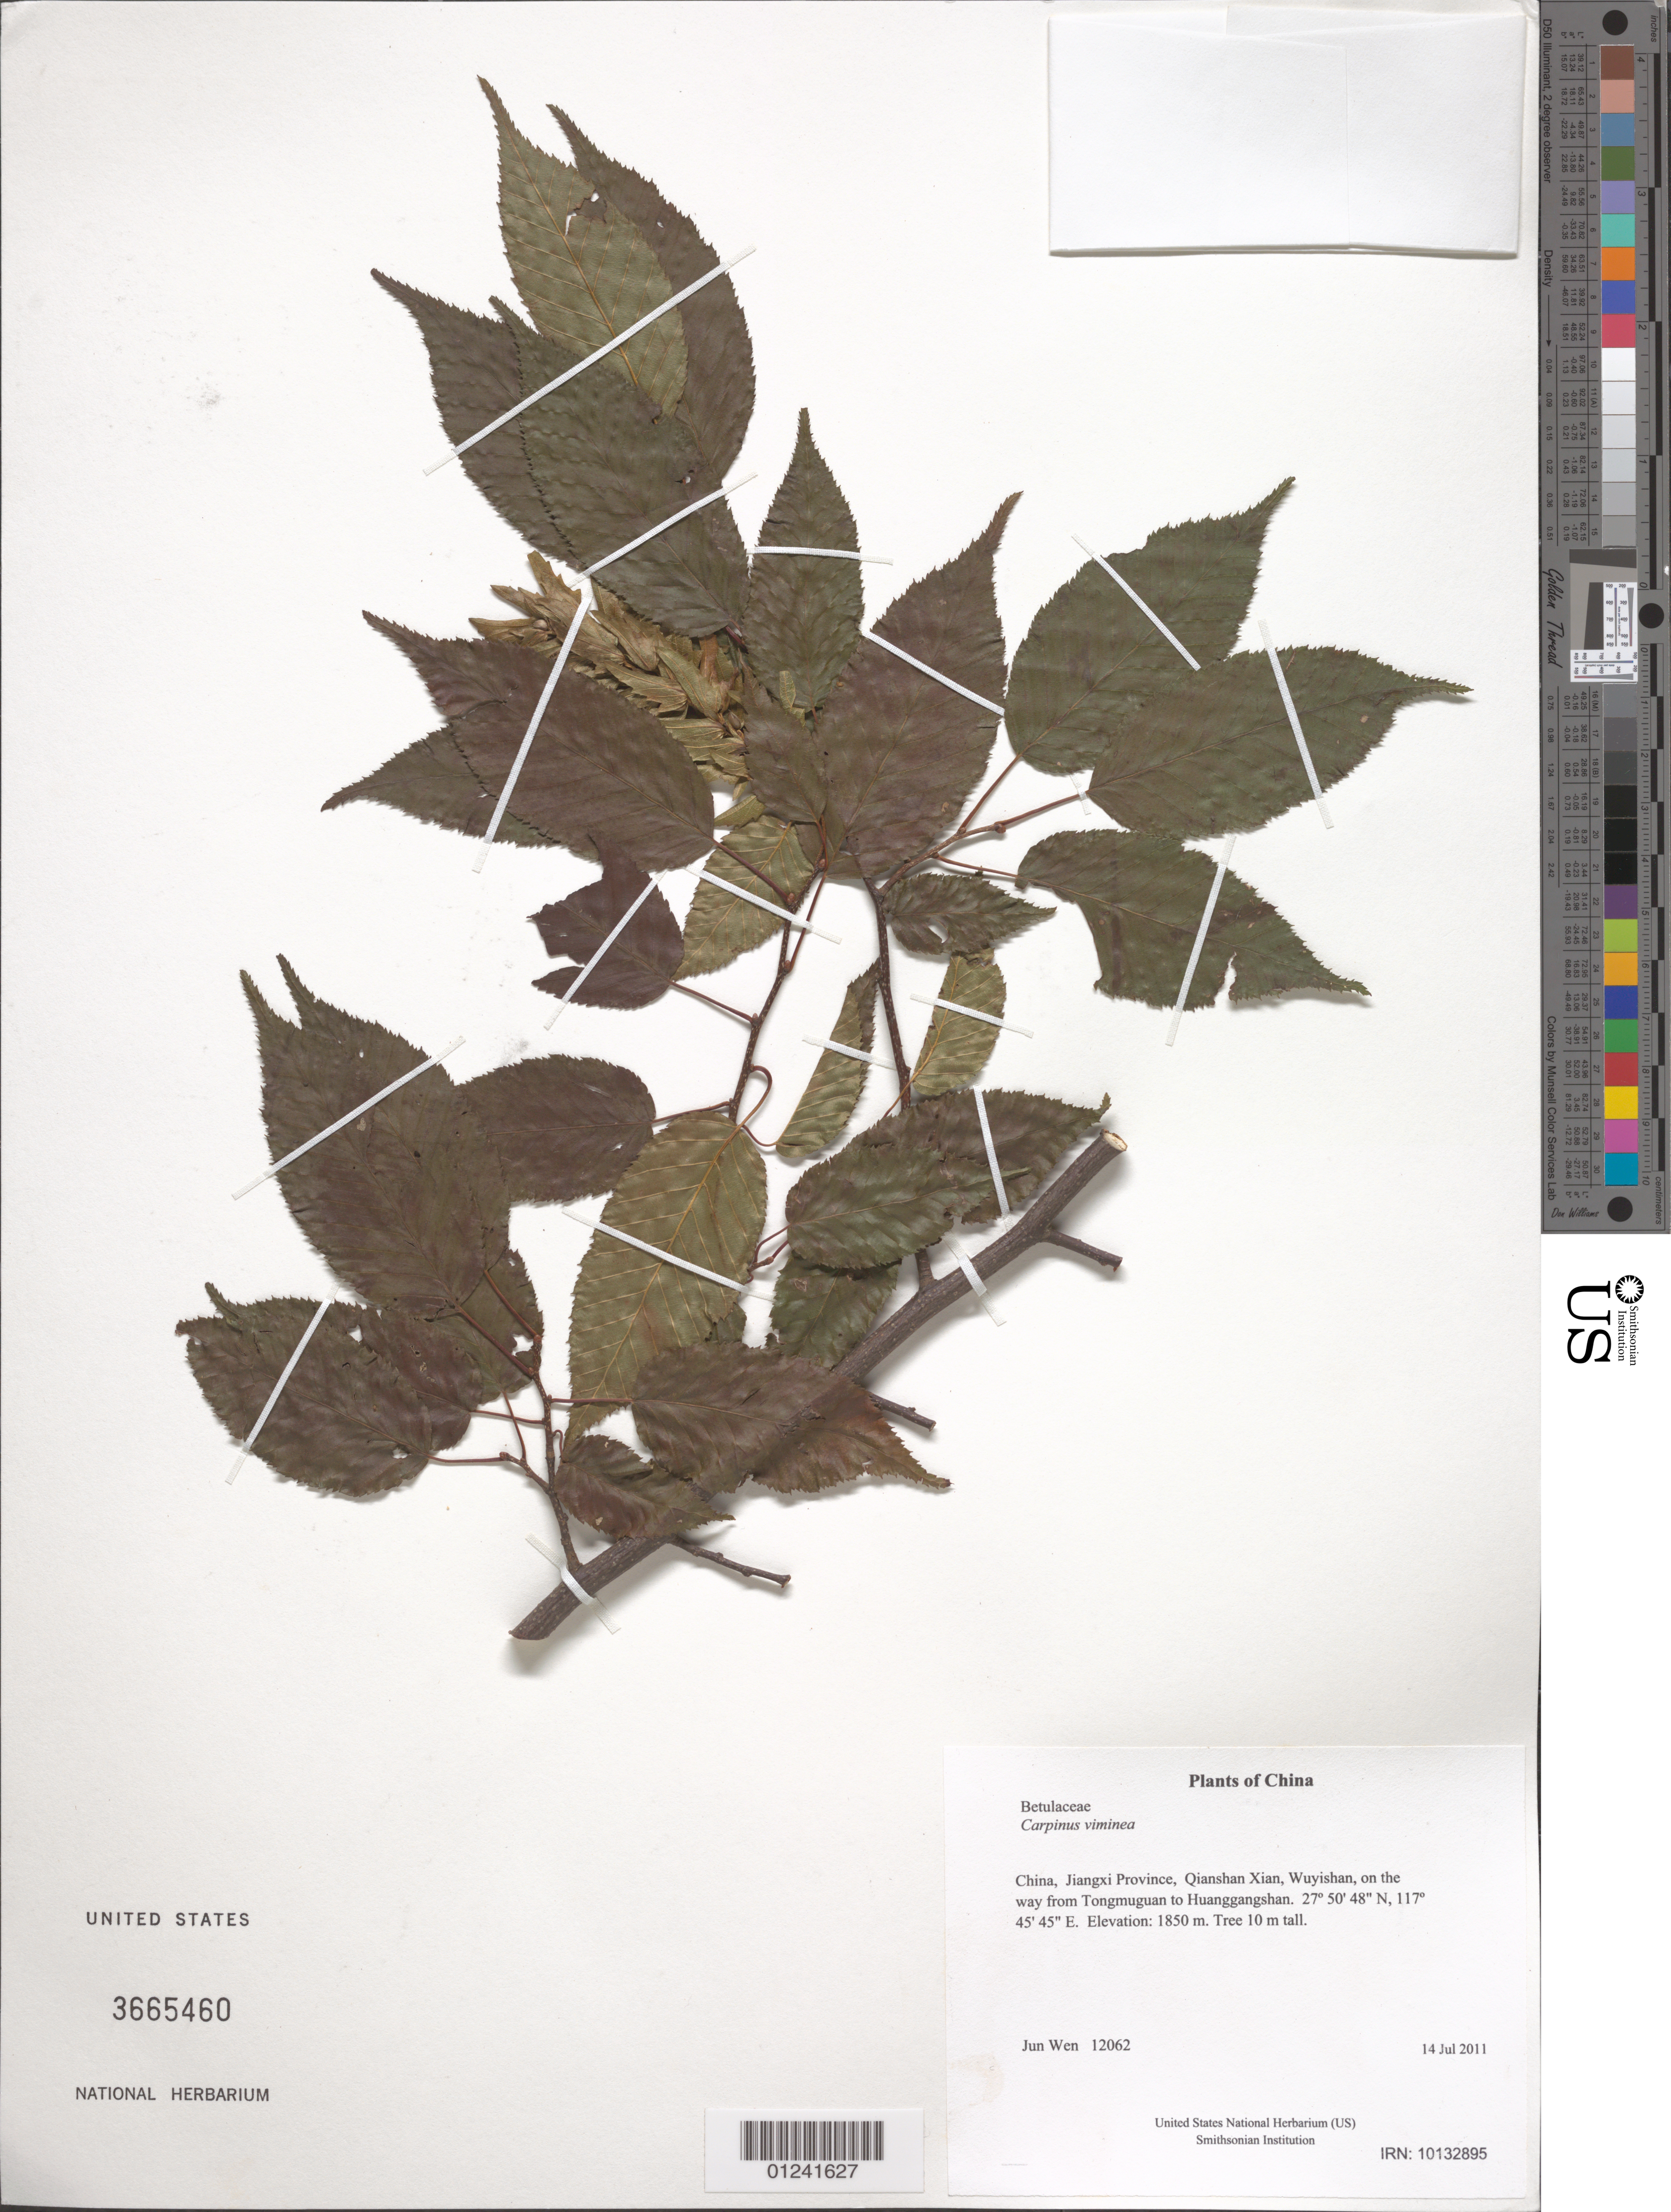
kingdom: Plantae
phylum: Tracheophyta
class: Magnoliopsida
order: Fagales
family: Betulaceae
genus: Carpinus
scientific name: Carpinus viminea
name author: Lindl. ex Wall.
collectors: J. Wen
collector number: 12062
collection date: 2011-07-14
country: China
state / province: Jiangxi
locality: Qianshan Xian, Wuyishan, on the way from Tongmuguan to Huanggangshan.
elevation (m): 1850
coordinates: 27 50.806 N, 117 45.754 E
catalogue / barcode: US 3665460